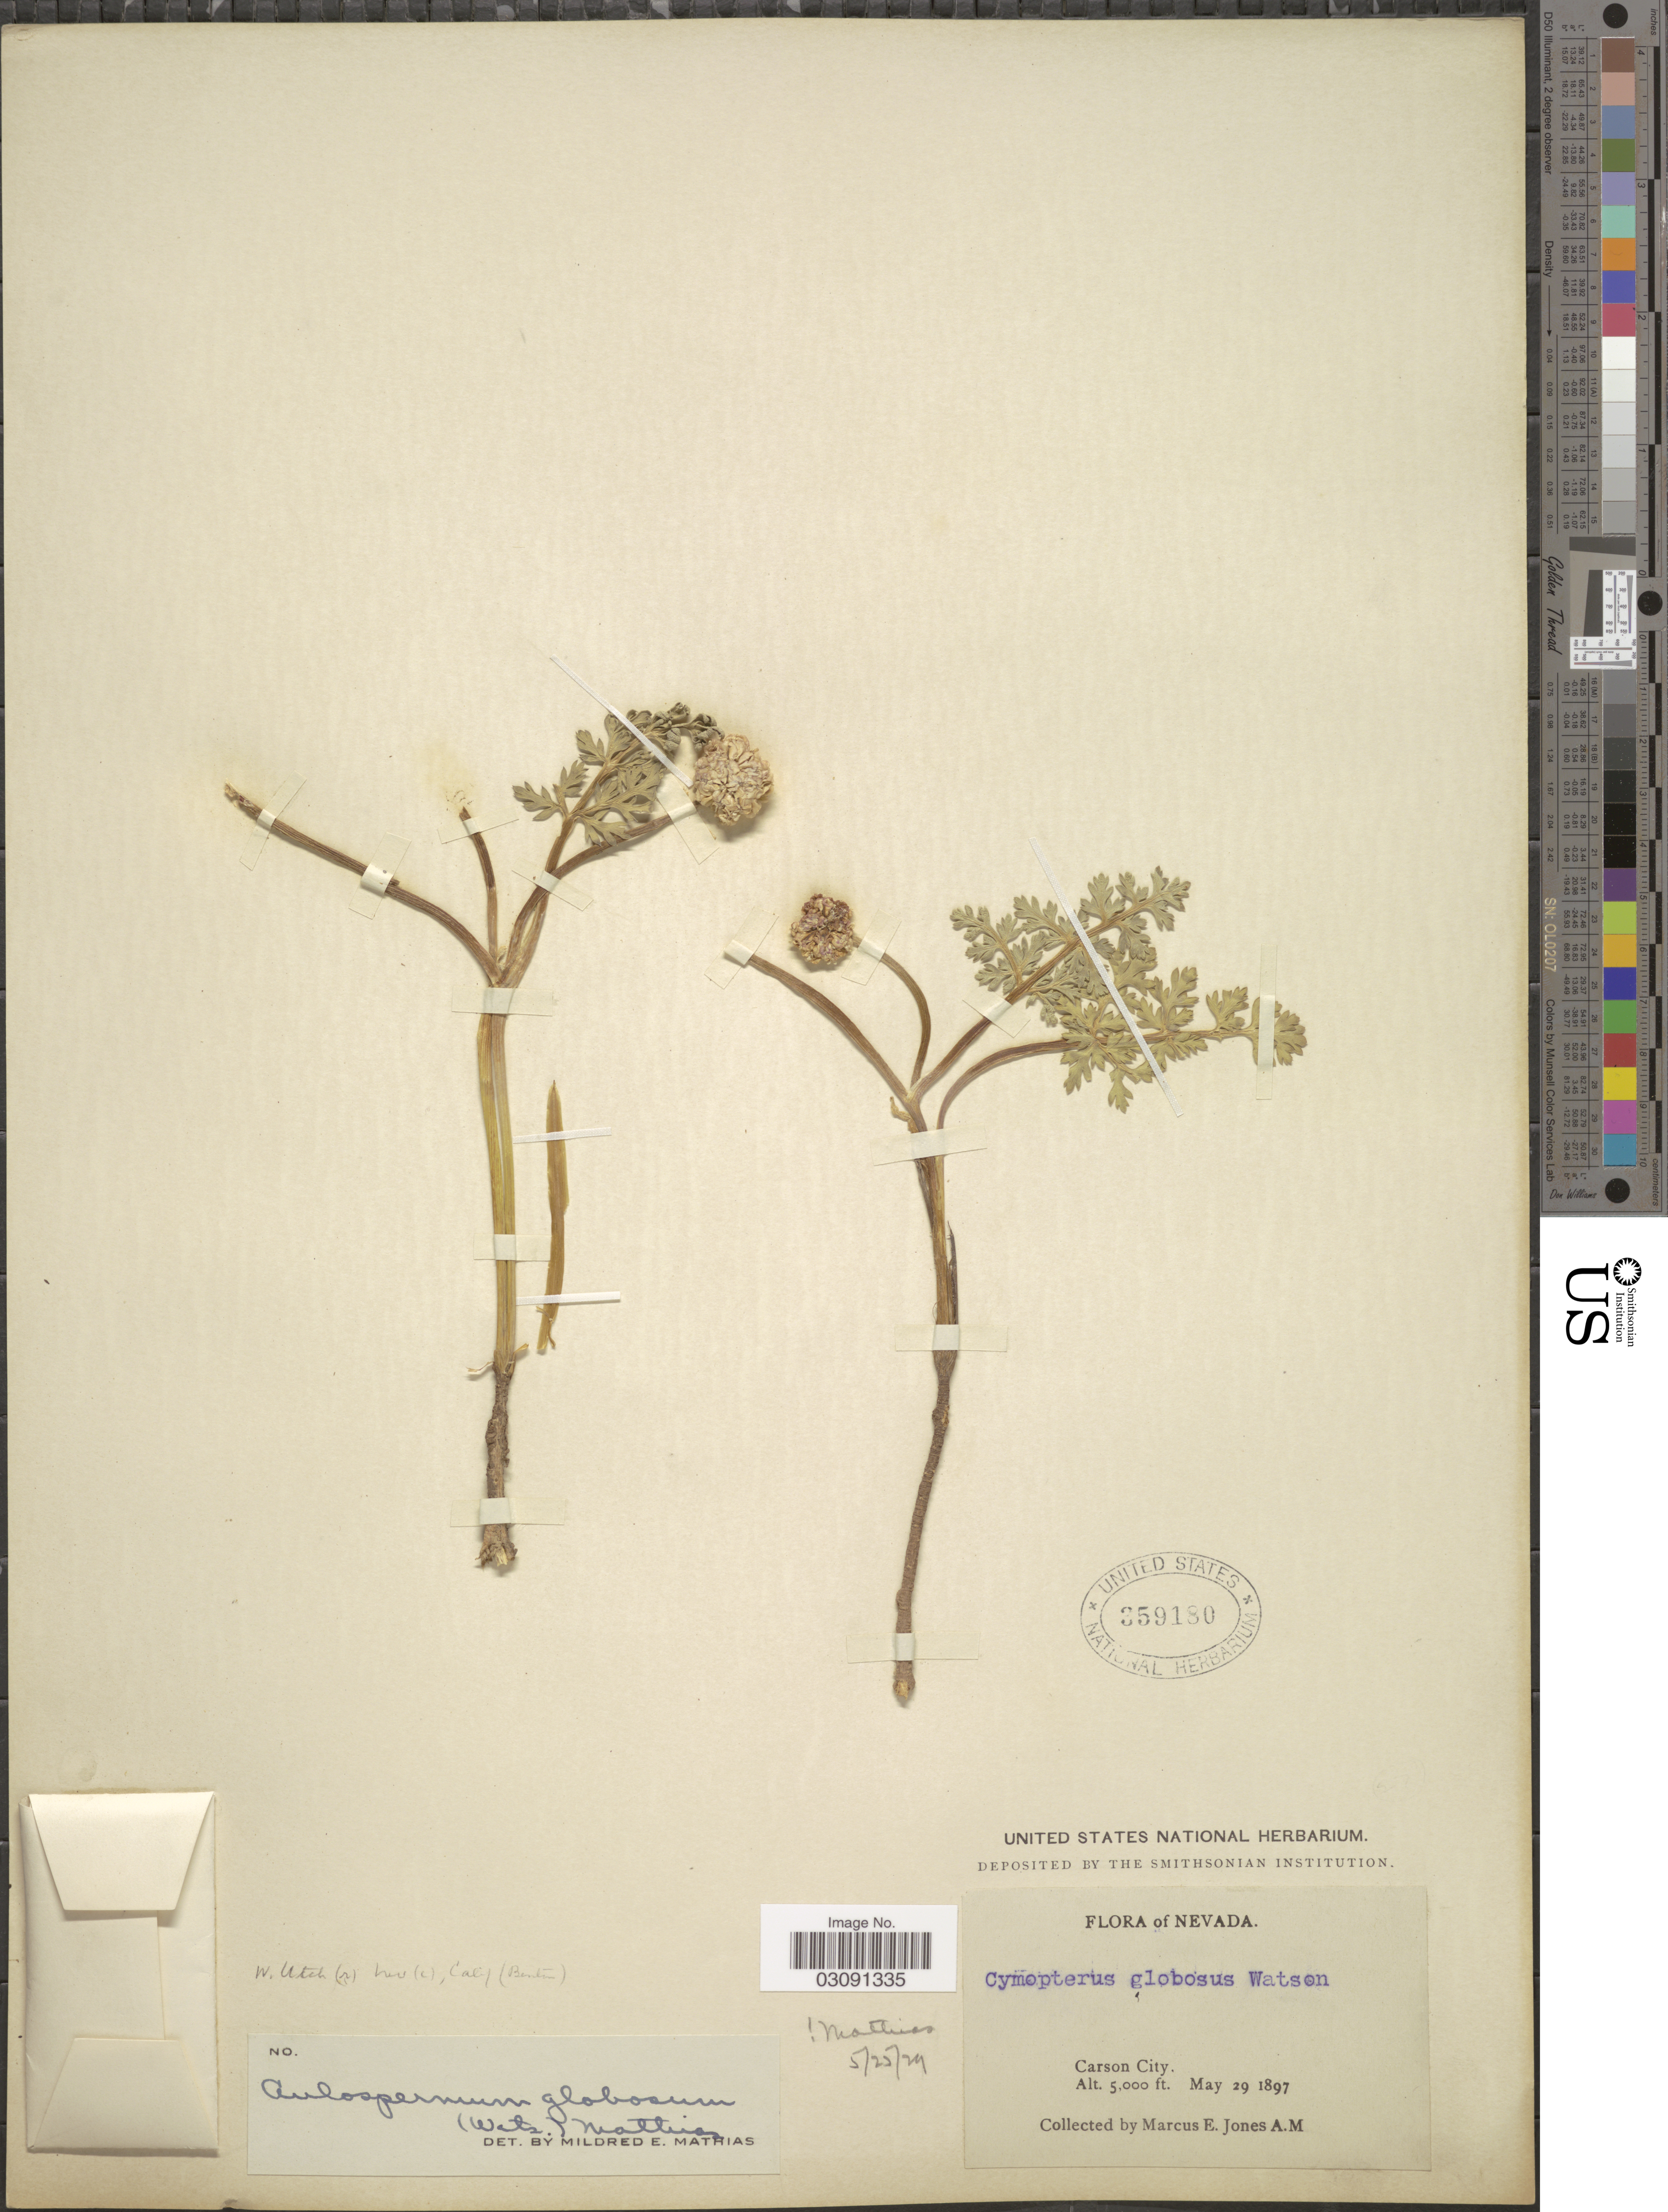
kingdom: Plantae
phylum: Tracheophyta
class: Magnoliopsida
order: Apiales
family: Apiaceae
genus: Cymopterus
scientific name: Cymopterus globosus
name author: (S. Watson) S. Watson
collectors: M. E. Jones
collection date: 1897-05-29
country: United States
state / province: Nevada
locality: Carson City.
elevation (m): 1524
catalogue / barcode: US 359180